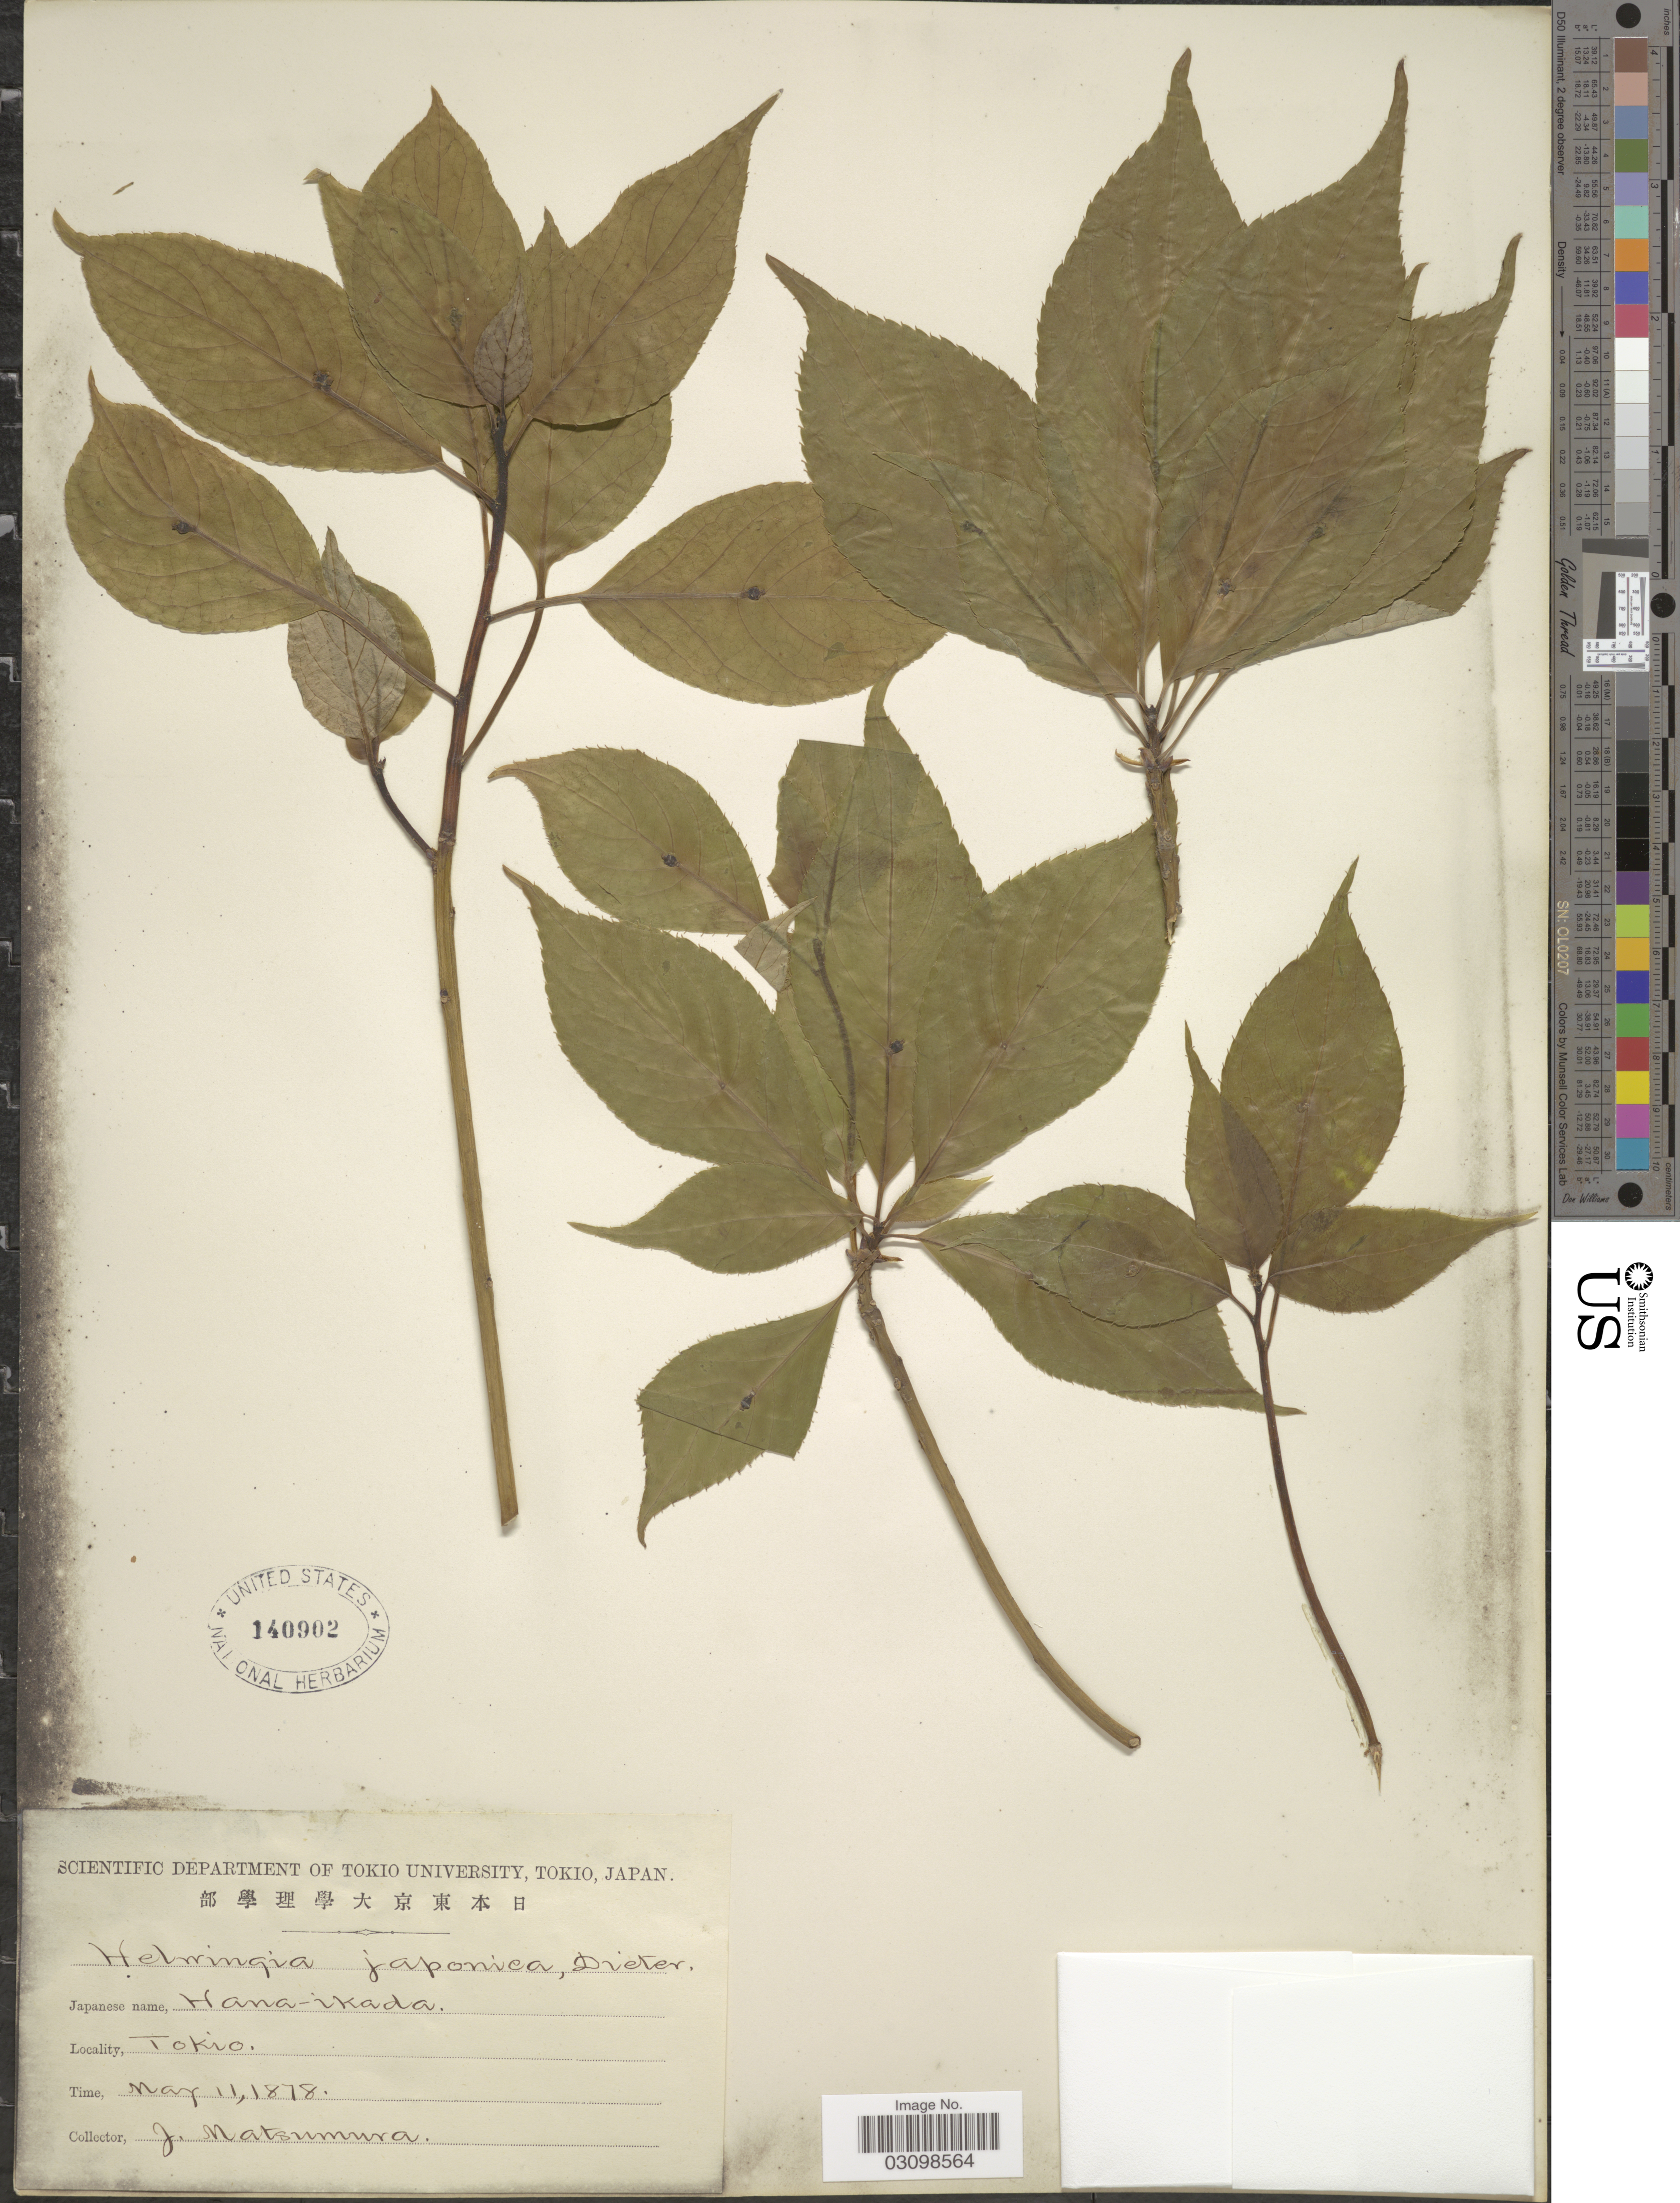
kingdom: Plantae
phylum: Tracheophyta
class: Magnoliopsida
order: Aquifoliales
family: Helwingiaceae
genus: Helwingia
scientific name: Helwingia japonica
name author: (Thunb.) Dietr.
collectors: J. Matsumura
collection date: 1878-05-11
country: Japan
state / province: Tokyo, Federal City of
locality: Tokio.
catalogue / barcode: US 140902